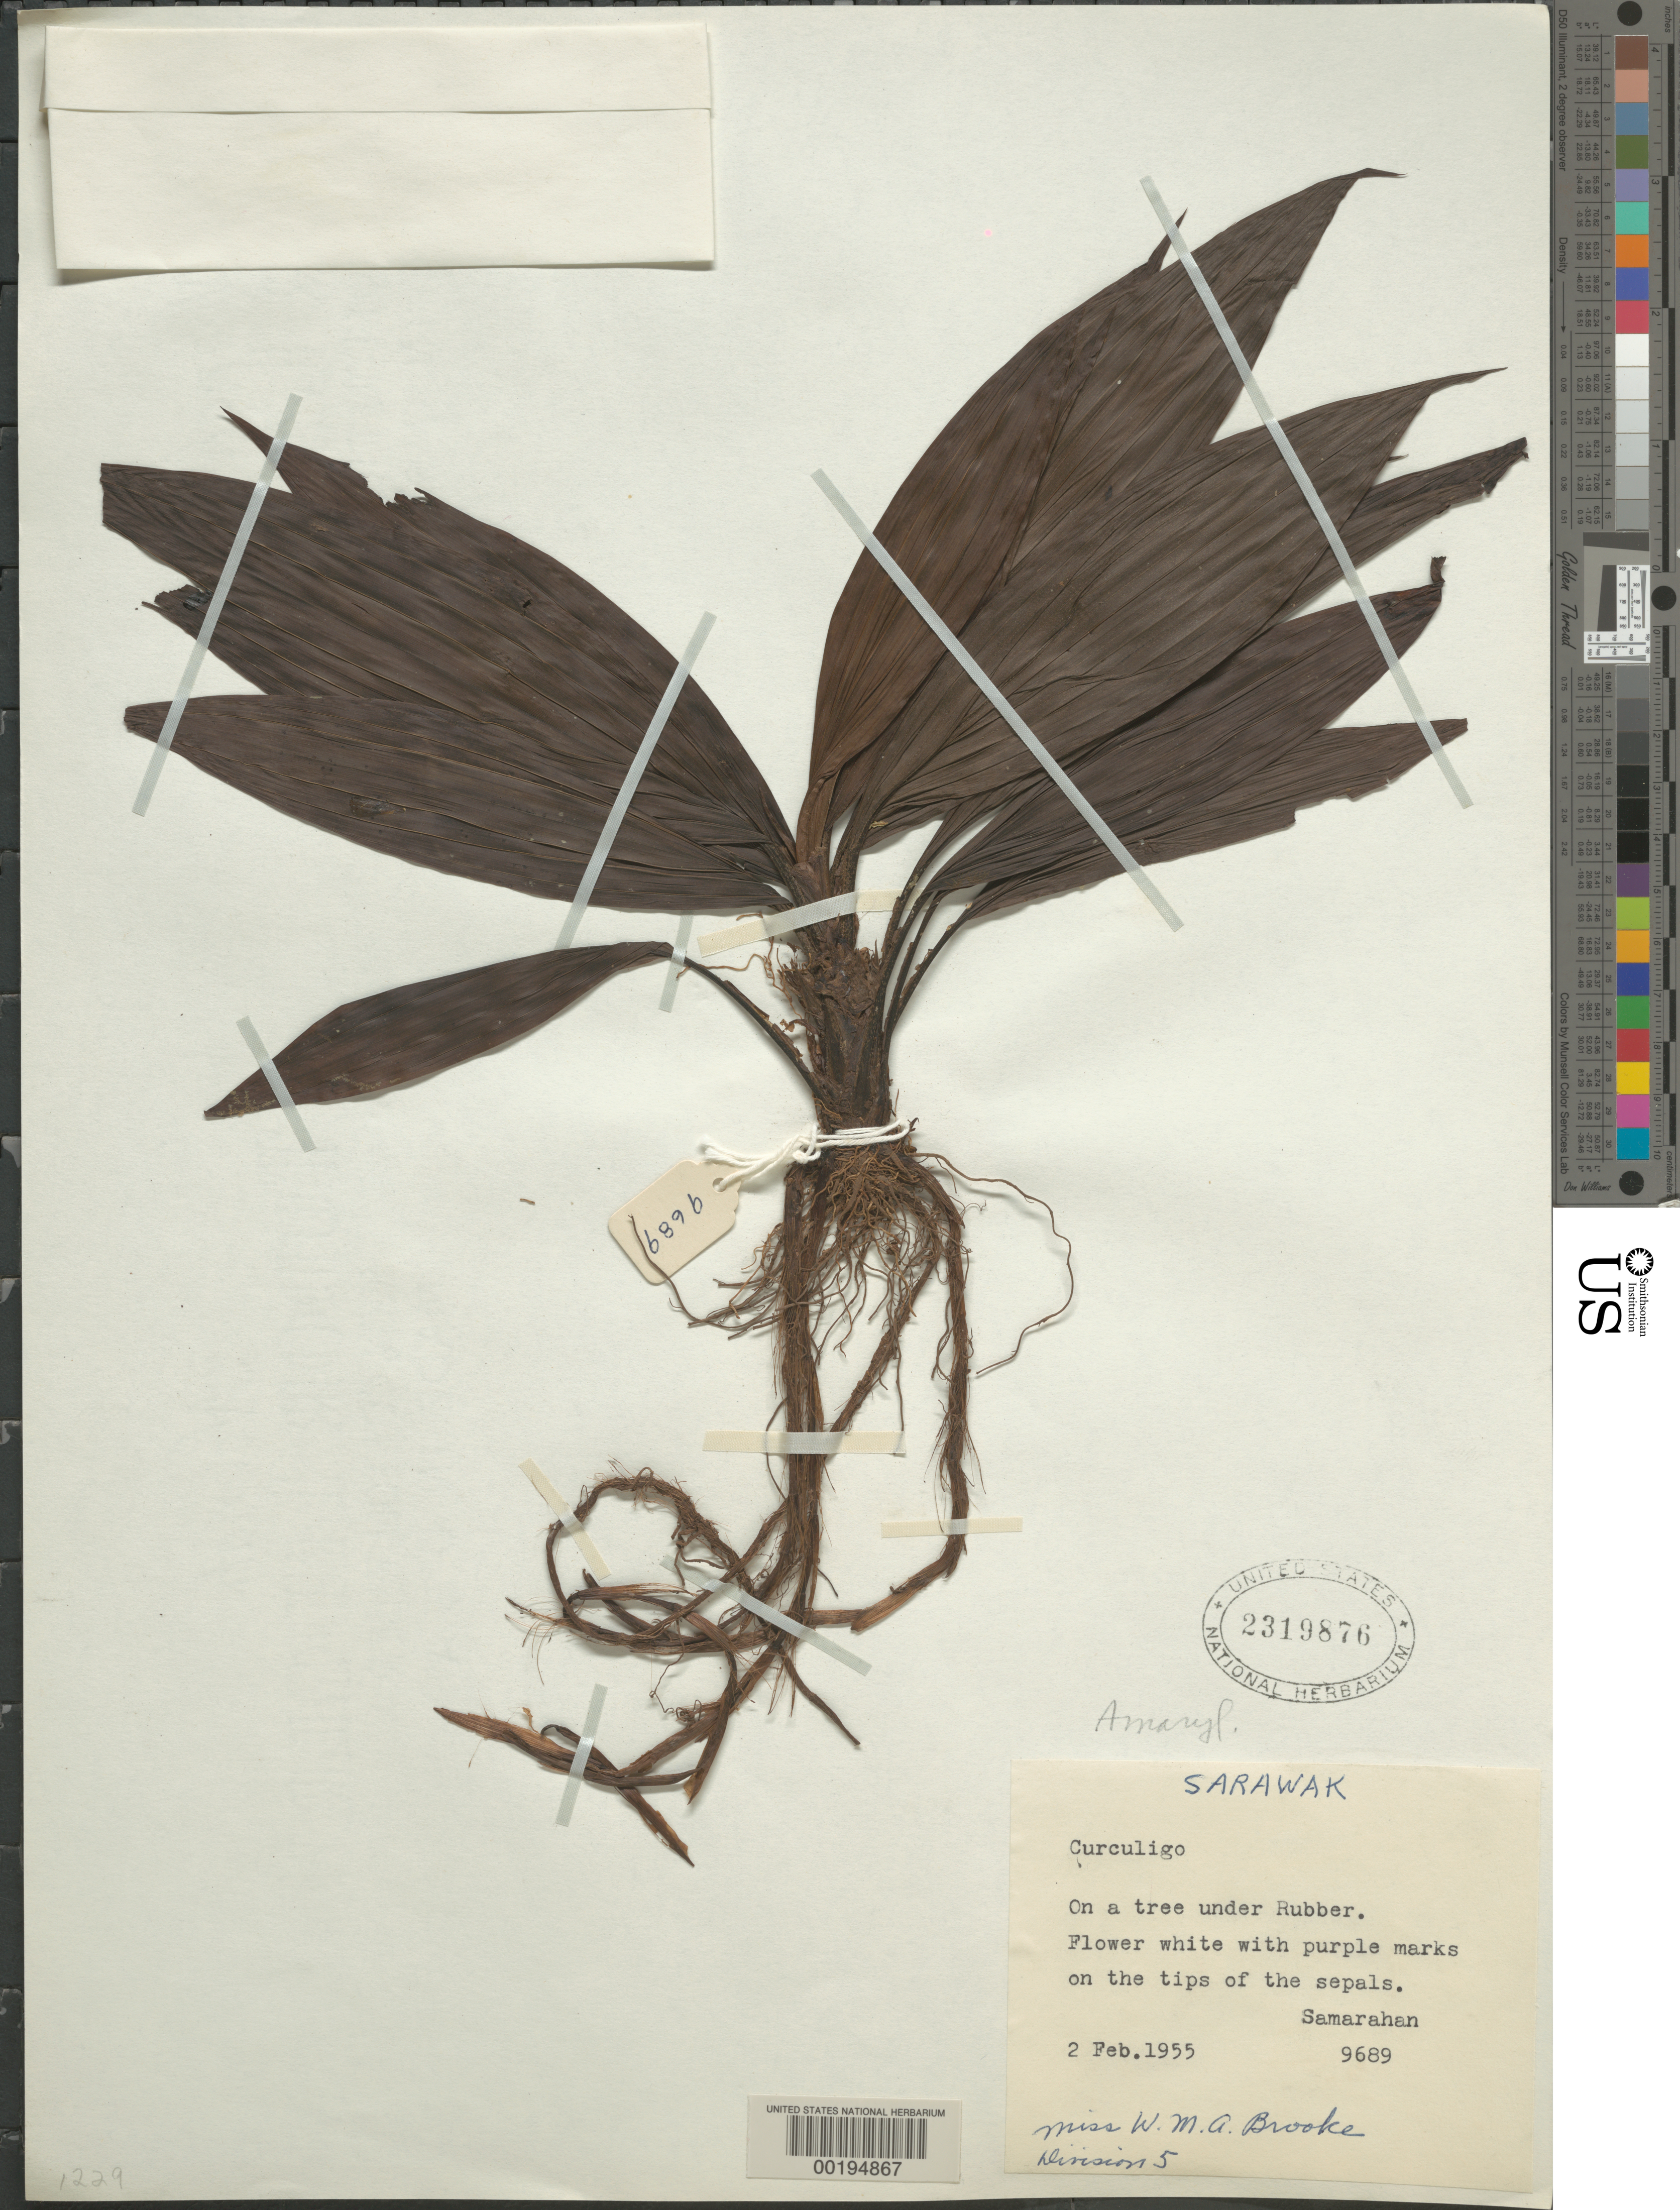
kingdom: Plantae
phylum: Tracheophyta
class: Liliopsida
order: Asparagales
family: Hypoxidaceae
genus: Curculigo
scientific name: Curculigo latifolia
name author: Dryand. ex W.T. Aiton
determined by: Geerinck, D.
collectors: W. Brooke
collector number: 9689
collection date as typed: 02 Feb 1955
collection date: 1955-02-02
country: Malaysia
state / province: Sarawak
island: Borneo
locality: Samarahan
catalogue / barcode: US 2319876